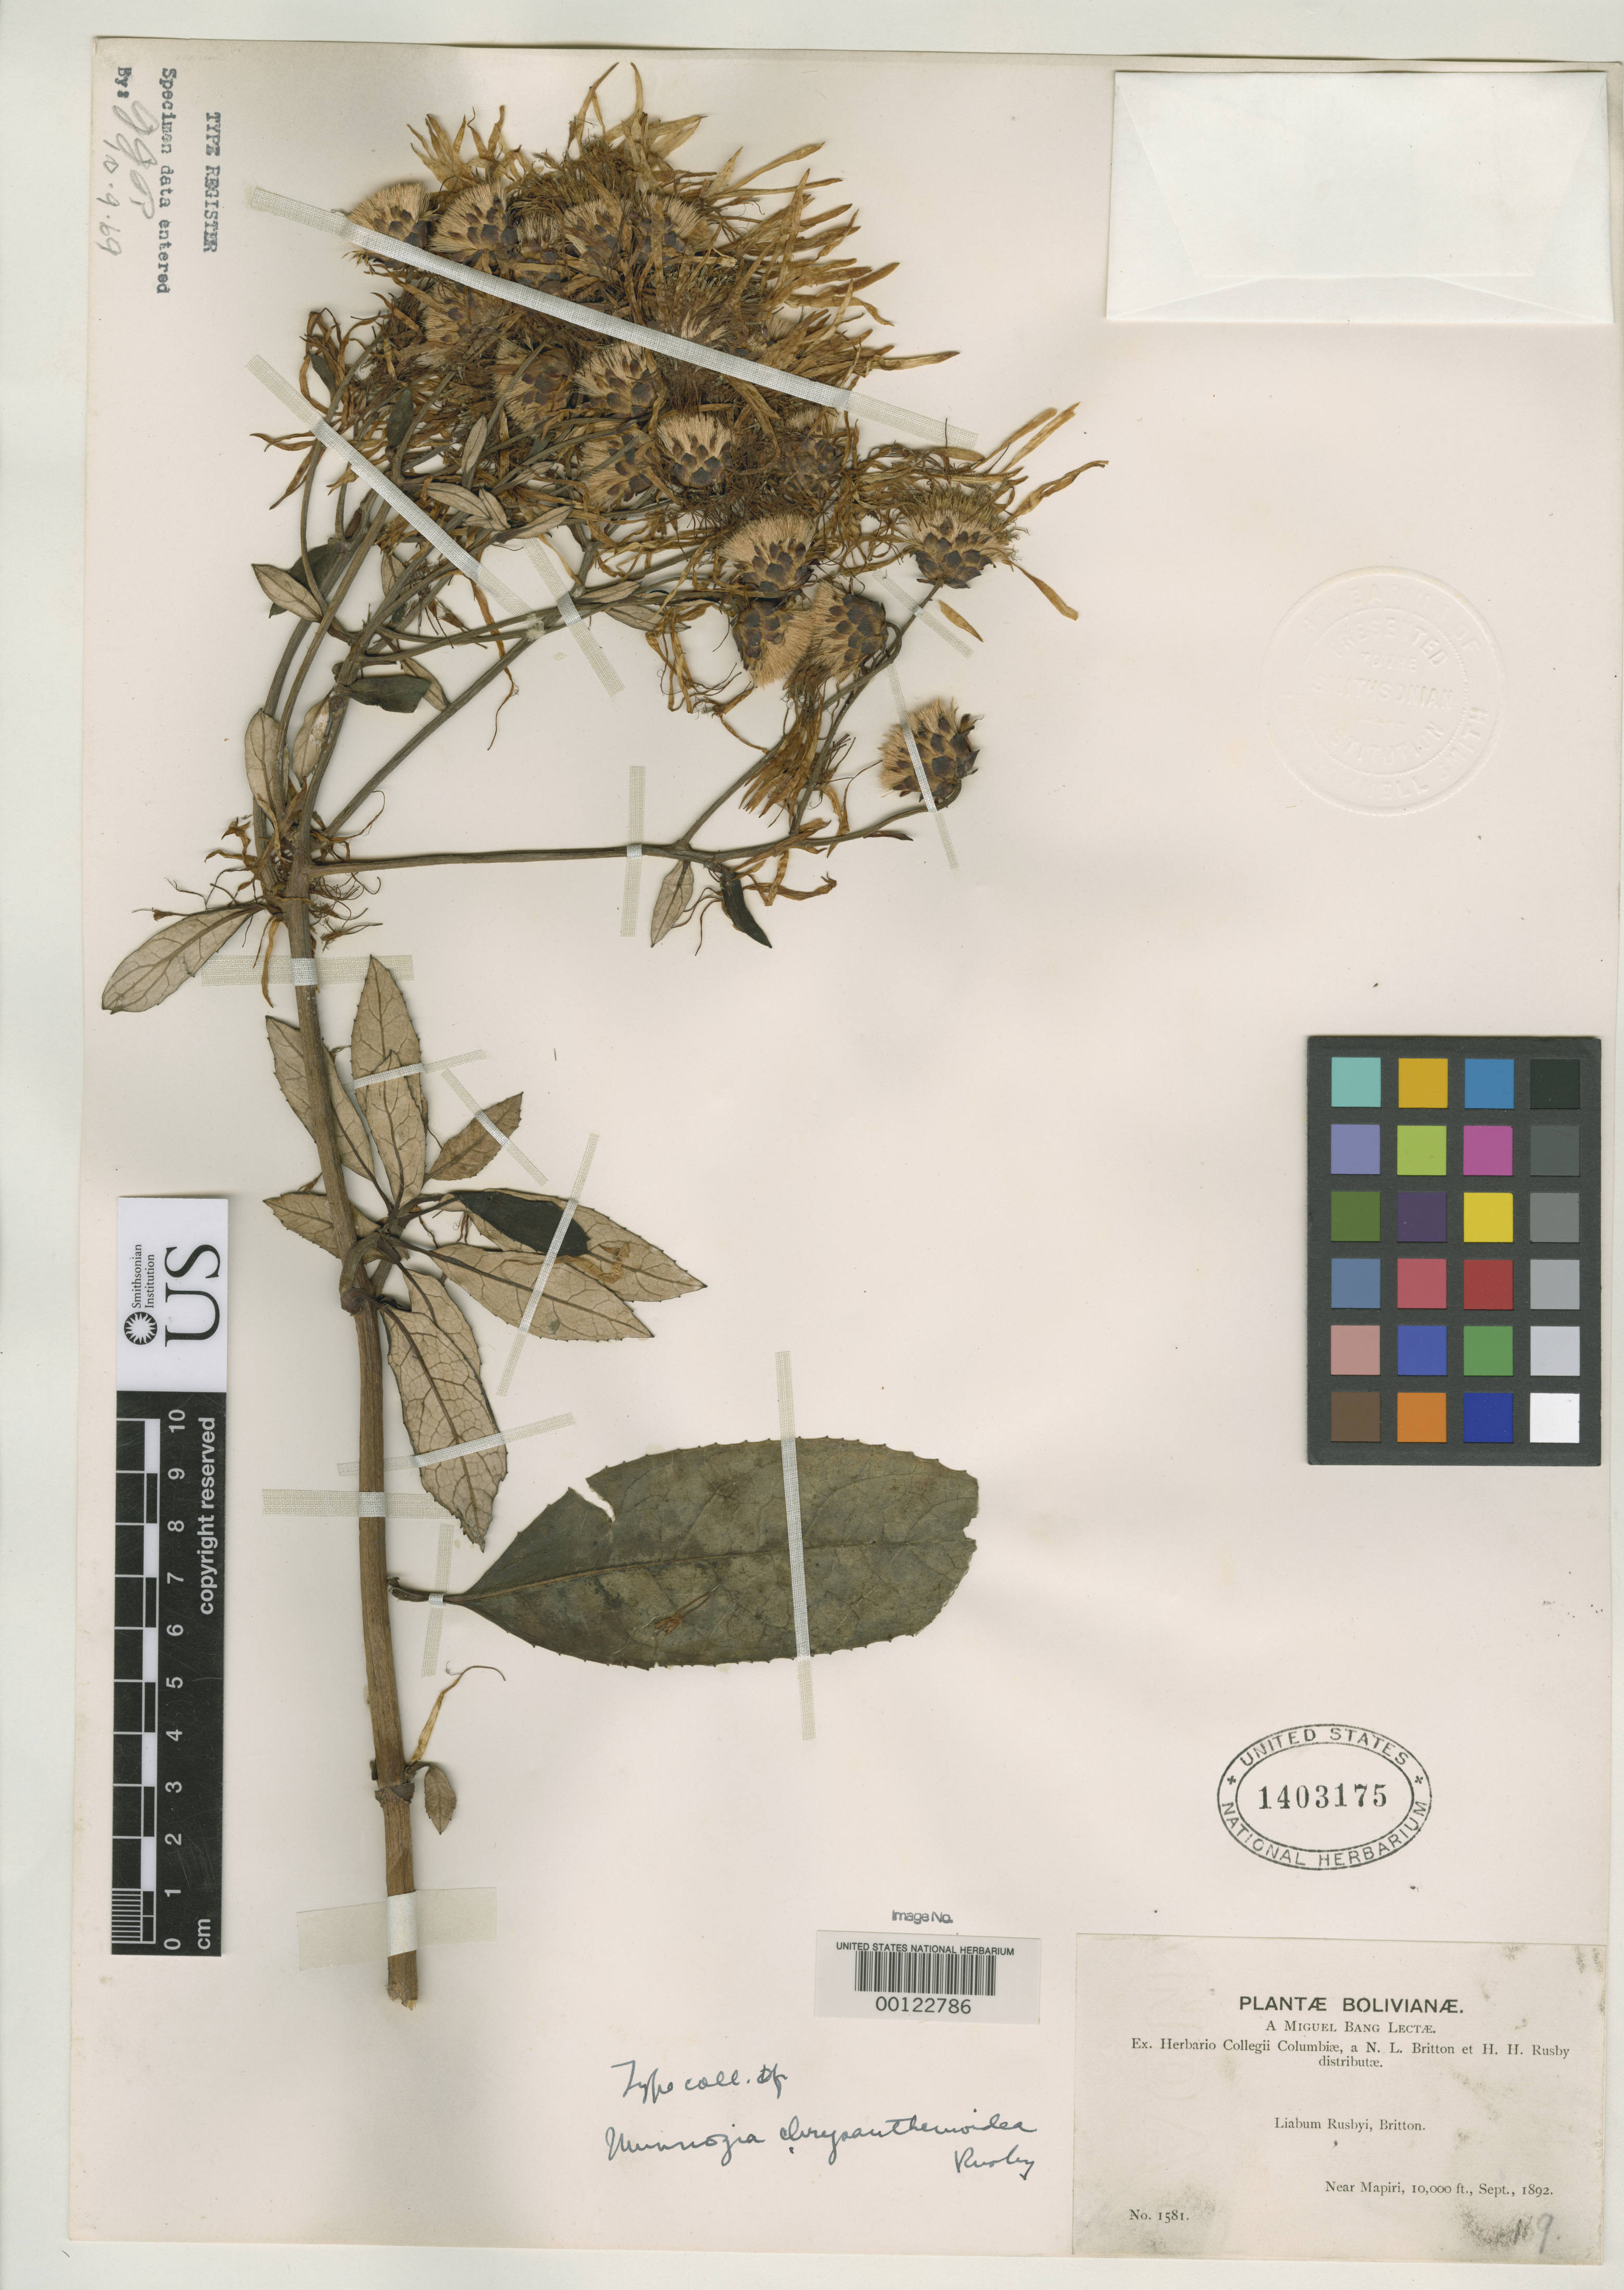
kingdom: Plantae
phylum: Tracheophyta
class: Magnoliopsida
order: Asterales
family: Asteraceae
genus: Munnozia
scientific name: Munnozia chrysanthemoidea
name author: Rusby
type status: Possible Isotype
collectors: M. Bang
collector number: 1581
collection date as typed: Sep 1892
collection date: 1892-09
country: Bolivia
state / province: La Paz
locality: Near Mapiri.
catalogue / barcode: US 1403175